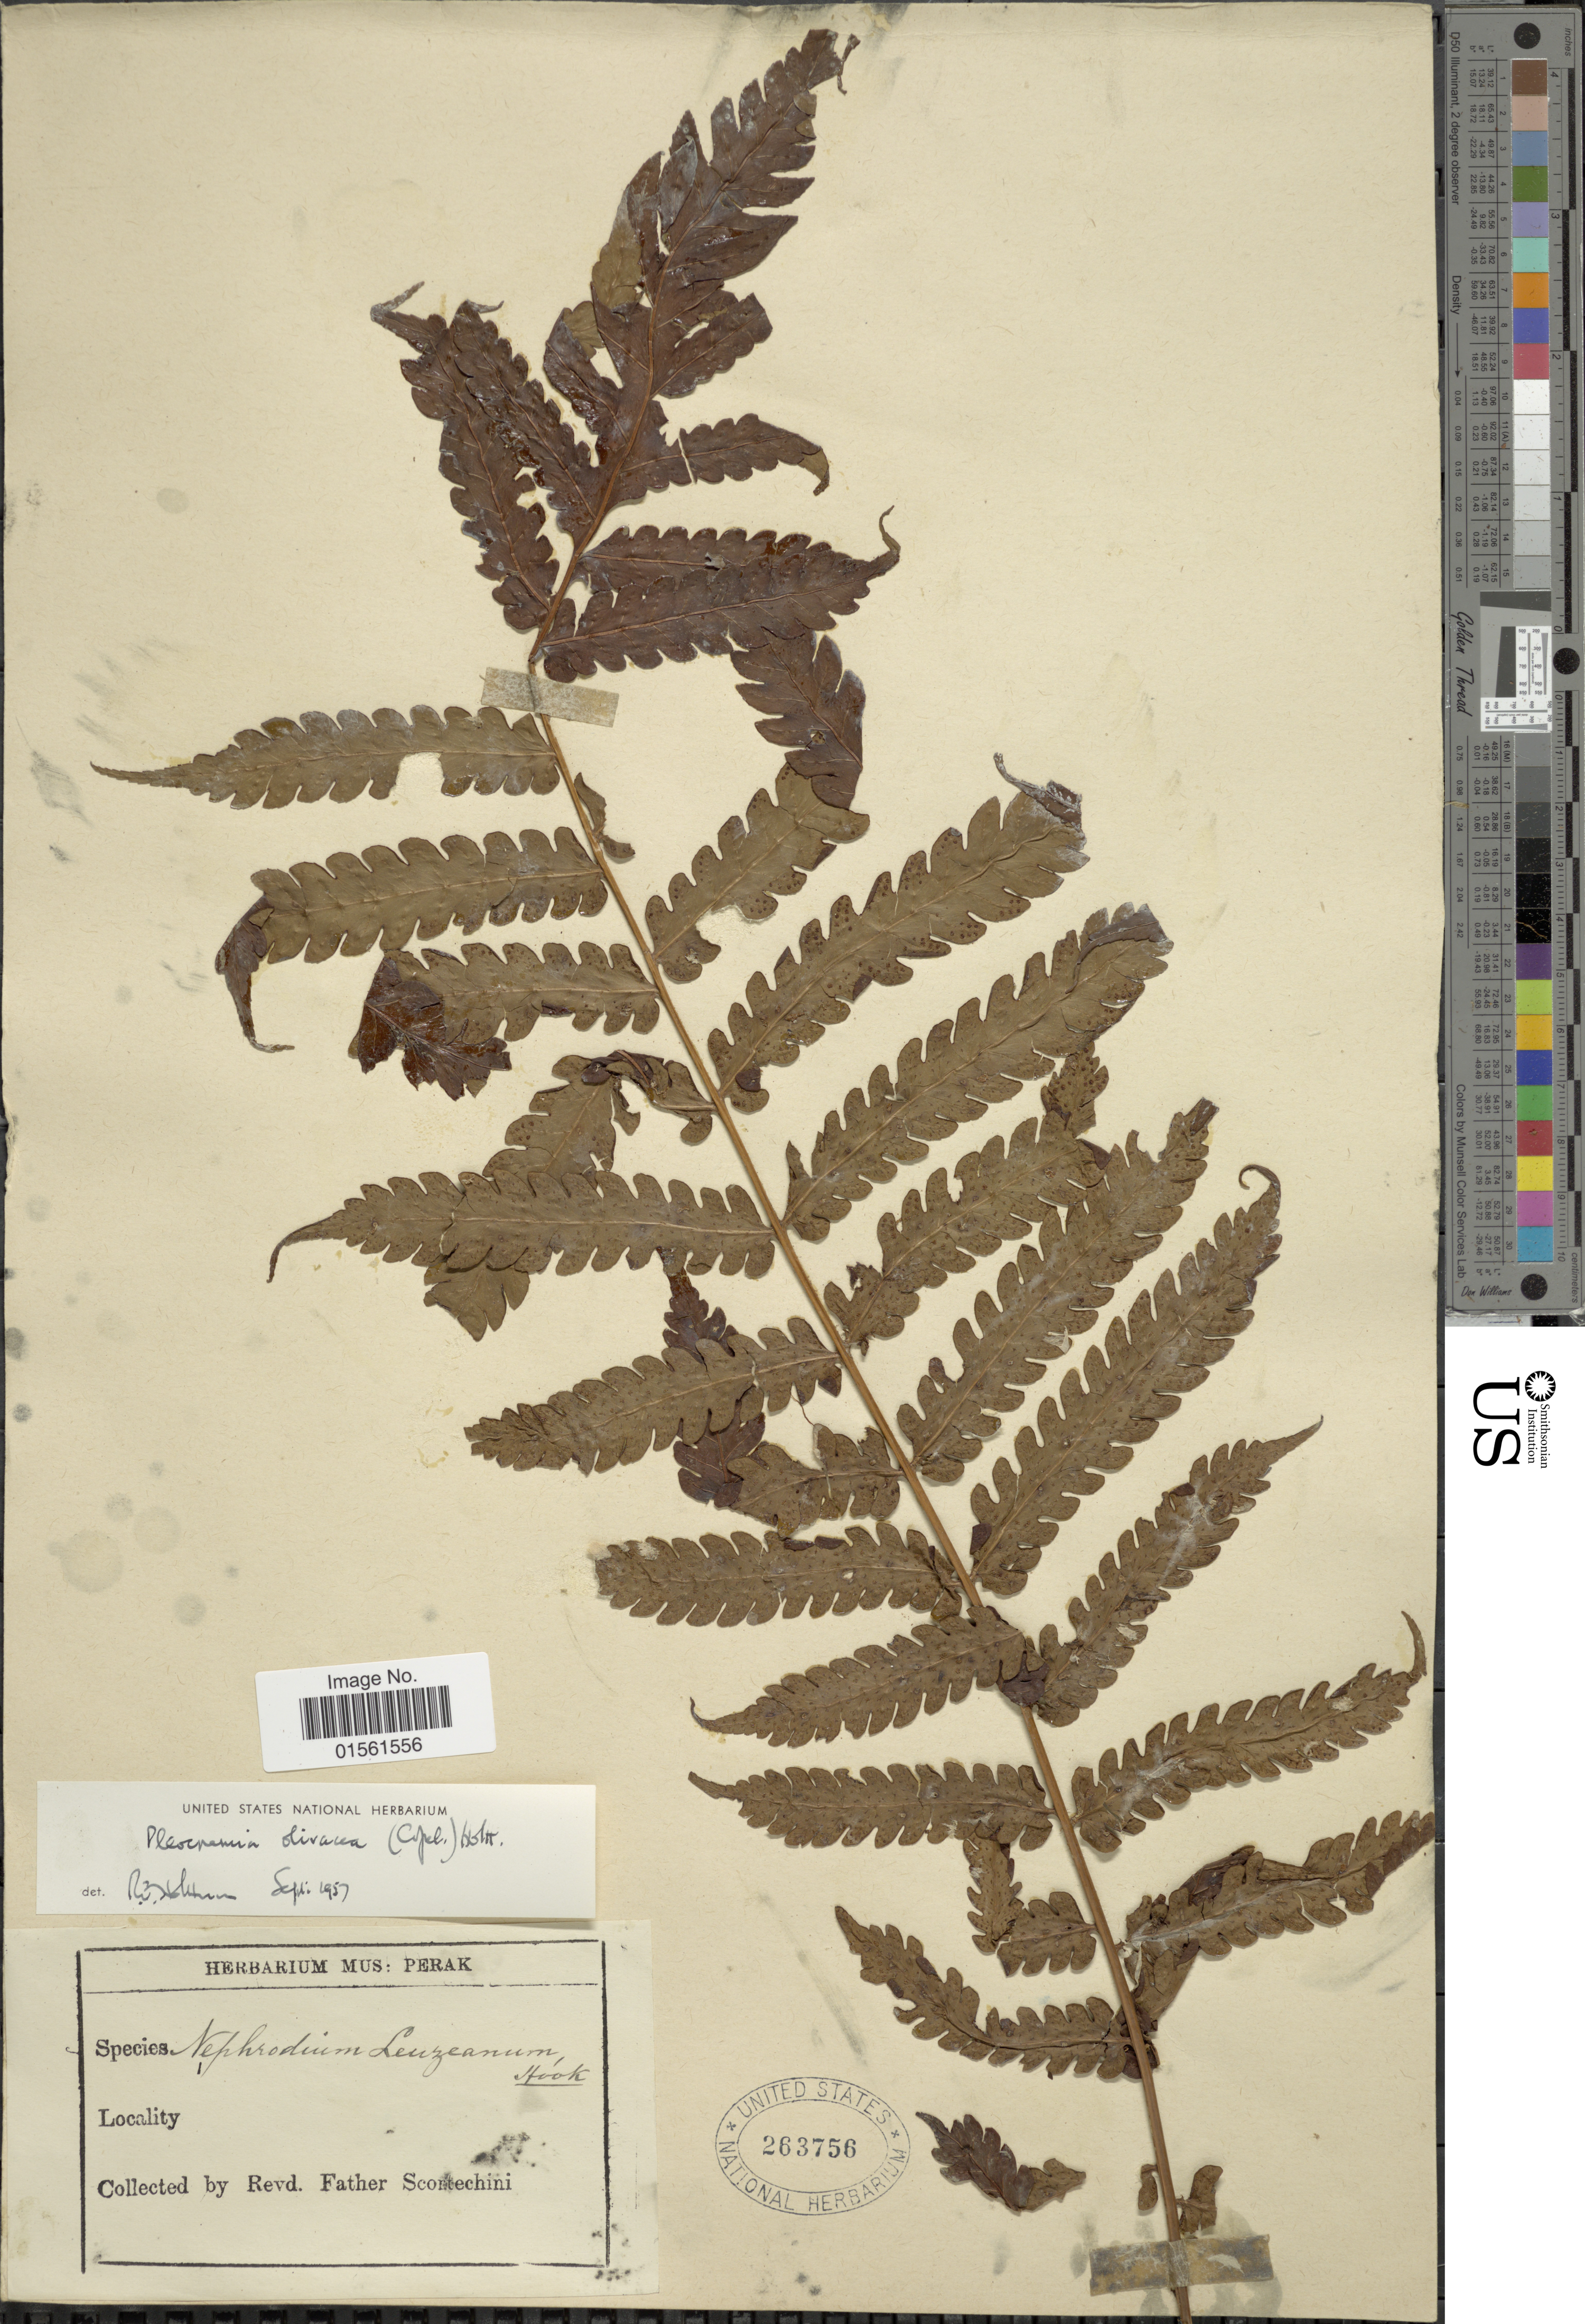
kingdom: Plantae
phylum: Tracheophyta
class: Polypodiopsida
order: Polypodiales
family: Dryopteridaceae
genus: Pleocnemia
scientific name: Pleocnemia olivacea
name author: (Copel.) Holttum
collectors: Fr. Scortechini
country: Malaysia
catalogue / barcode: US 263756